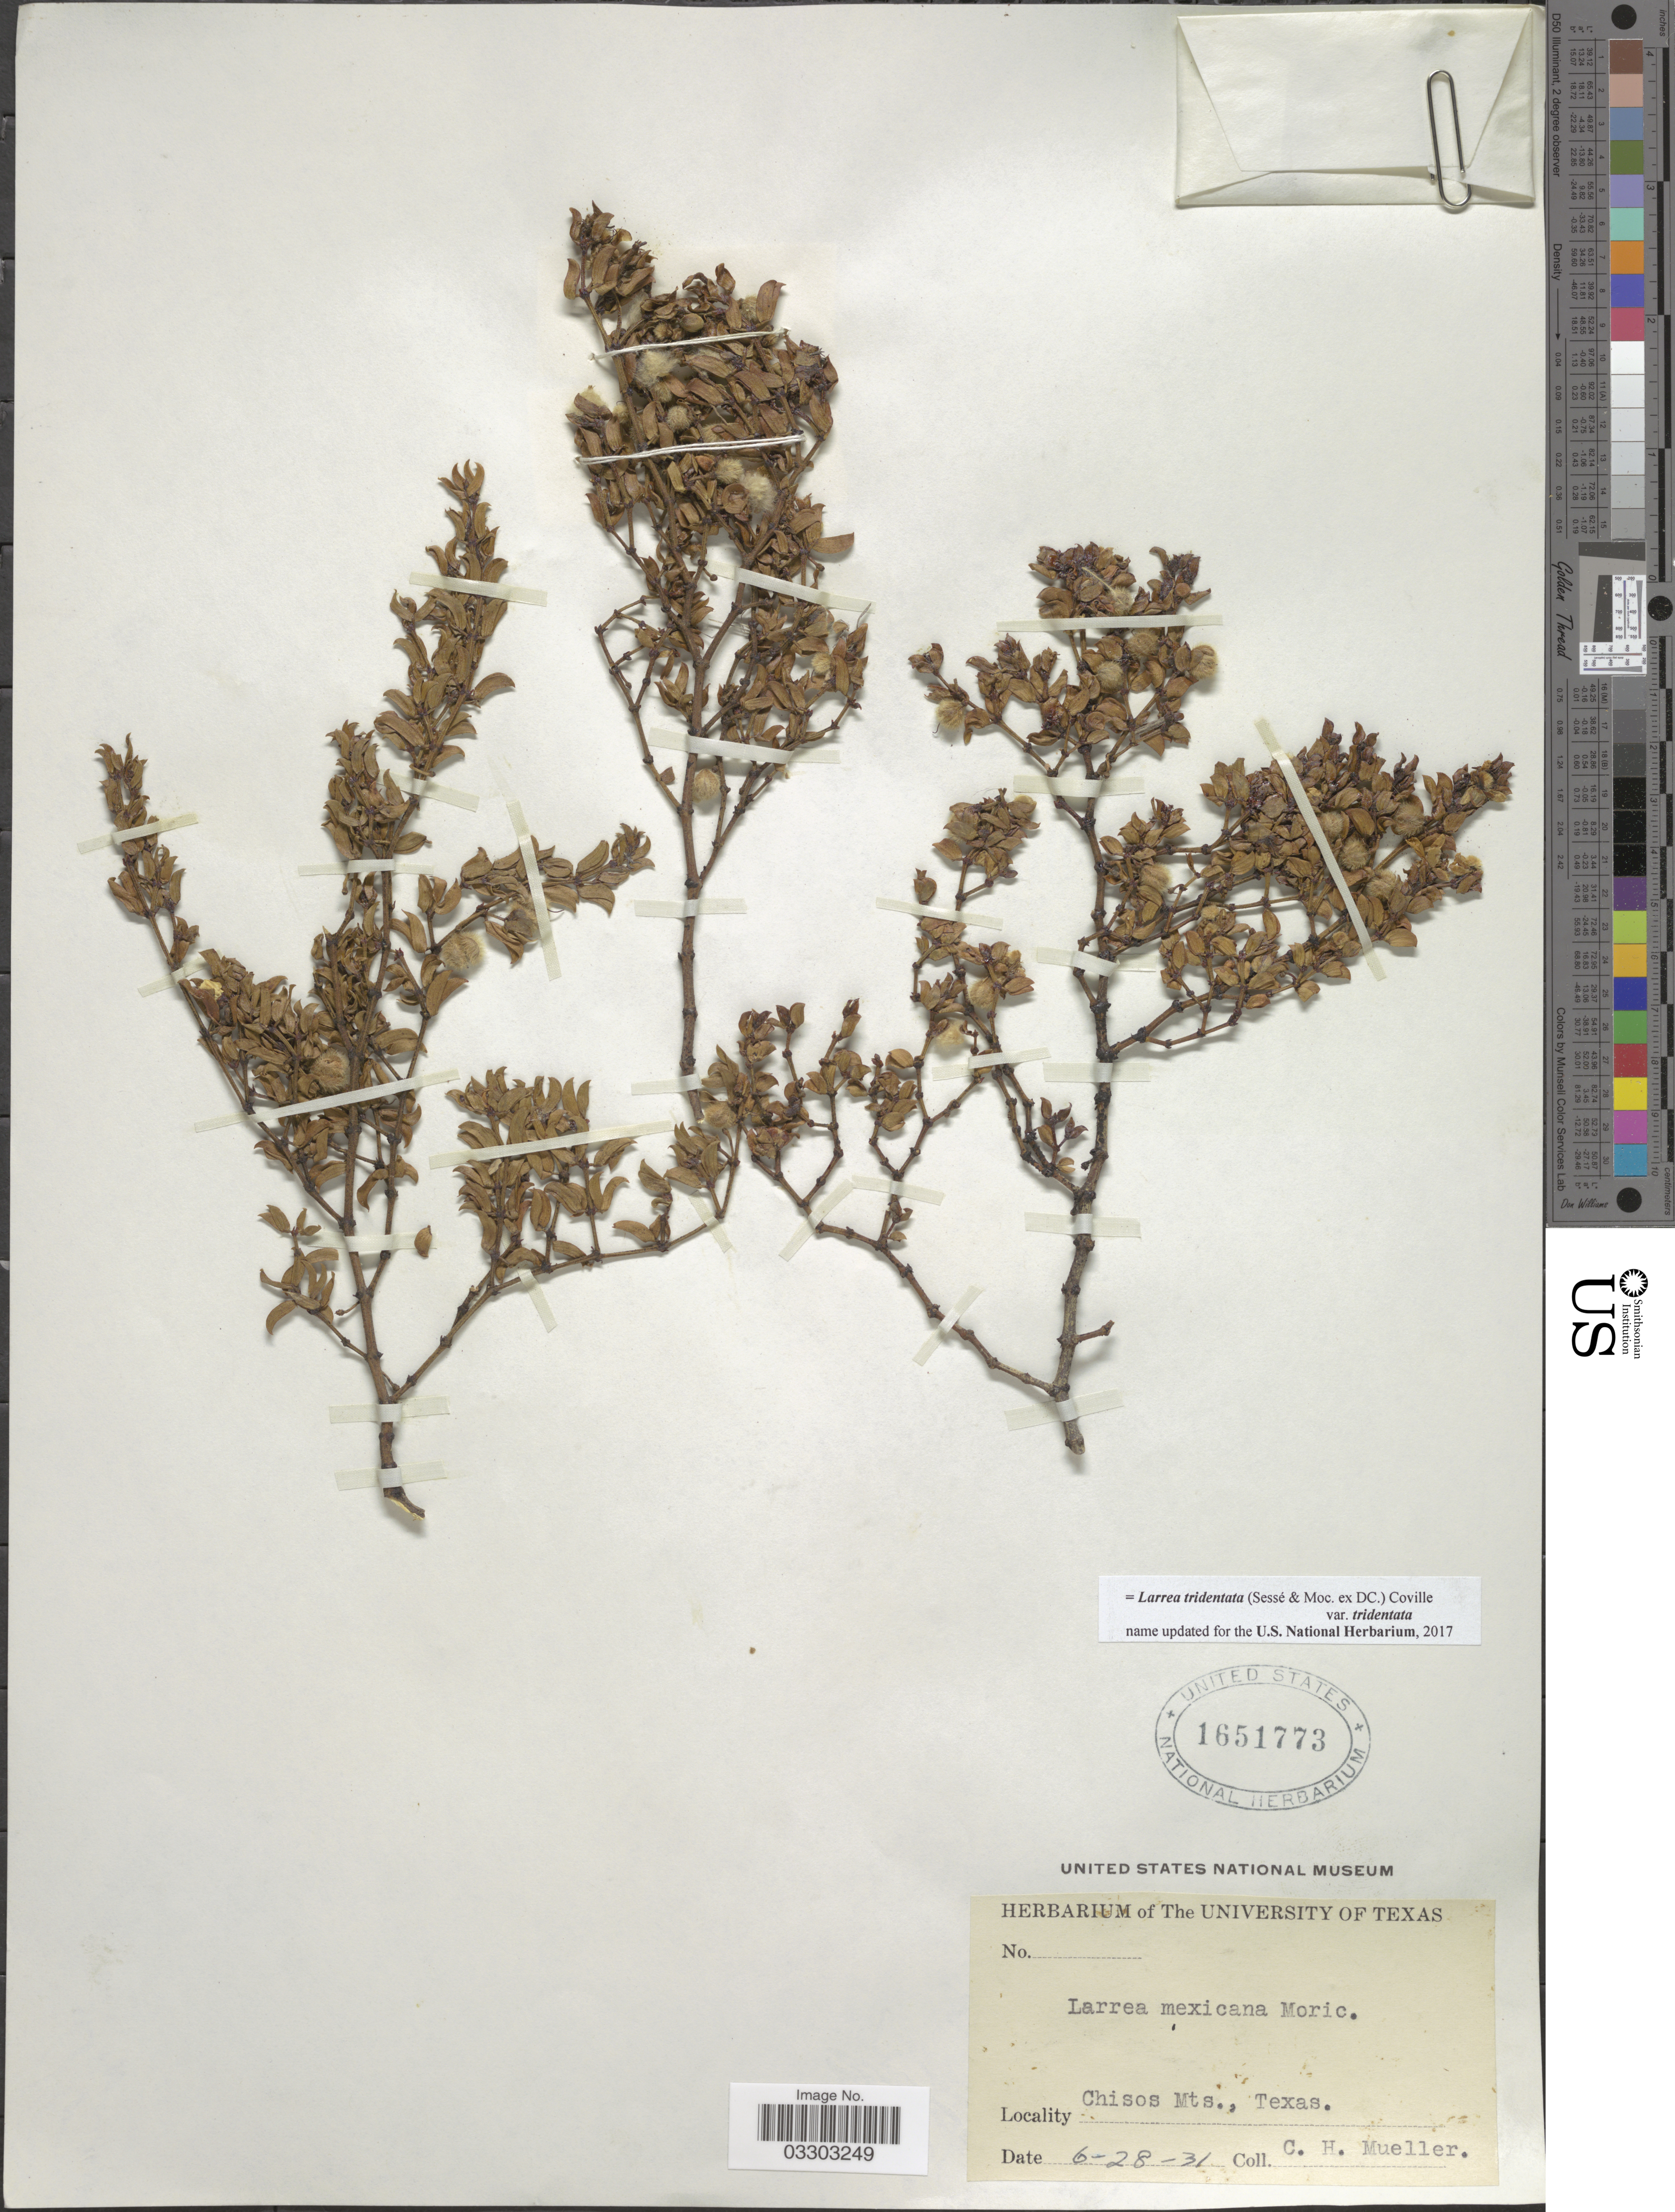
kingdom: Plantae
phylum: Tracheophyta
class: Magnoliopsida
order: Zygophyllales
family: Zygophyllaceae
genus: Larrea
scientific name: Larrea tridentata var. tridentata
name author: (Sessé & Moc. ex DC.) Coville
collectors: C. H. Mueller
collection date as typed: Transcribed d/m/y: 28/6/31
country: United States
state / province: Texas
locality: Chisos Mts.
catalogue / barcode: US 1651773